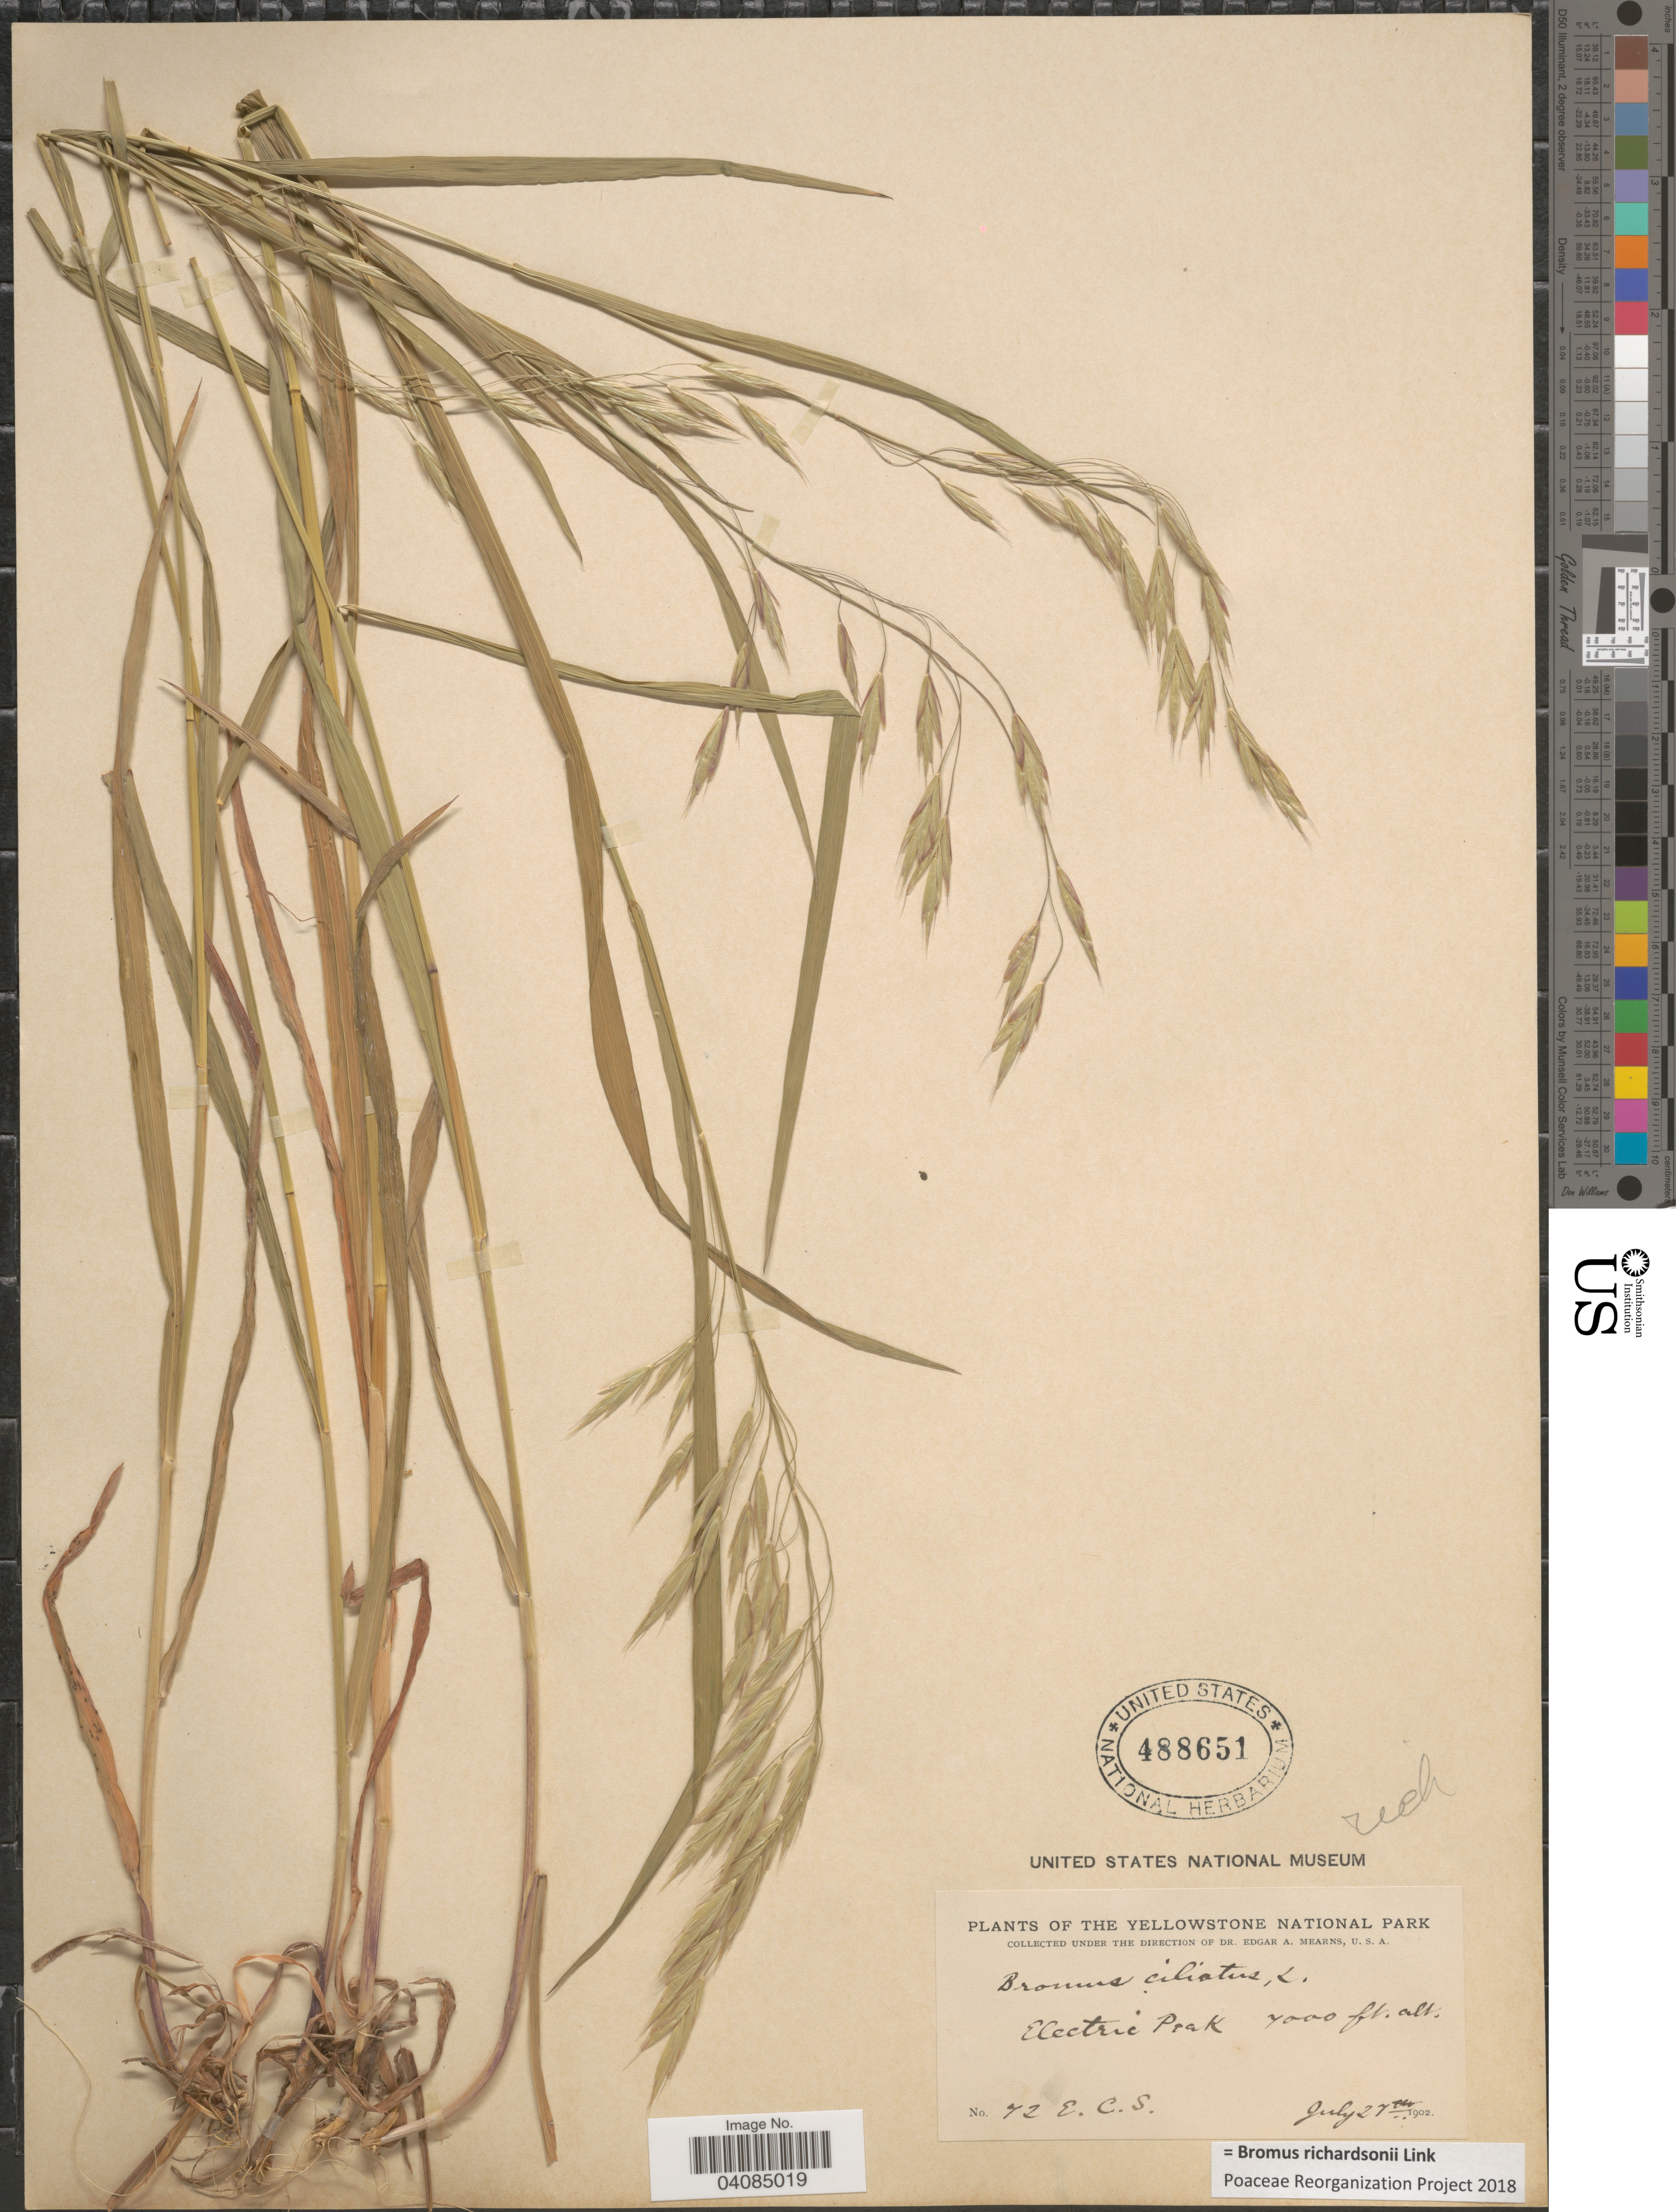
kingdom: Plantae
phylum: Tracheophyta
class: Liliopsida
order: Poales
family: Poaceae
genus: Bromus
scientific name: Bromus racemosus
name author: L.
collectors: E. C. Smith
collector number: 72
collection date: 1902-07-27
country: United States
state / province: Montana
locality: The Yellowstone National Park. Electric Peak.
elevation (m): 2134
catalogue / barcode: US 488651